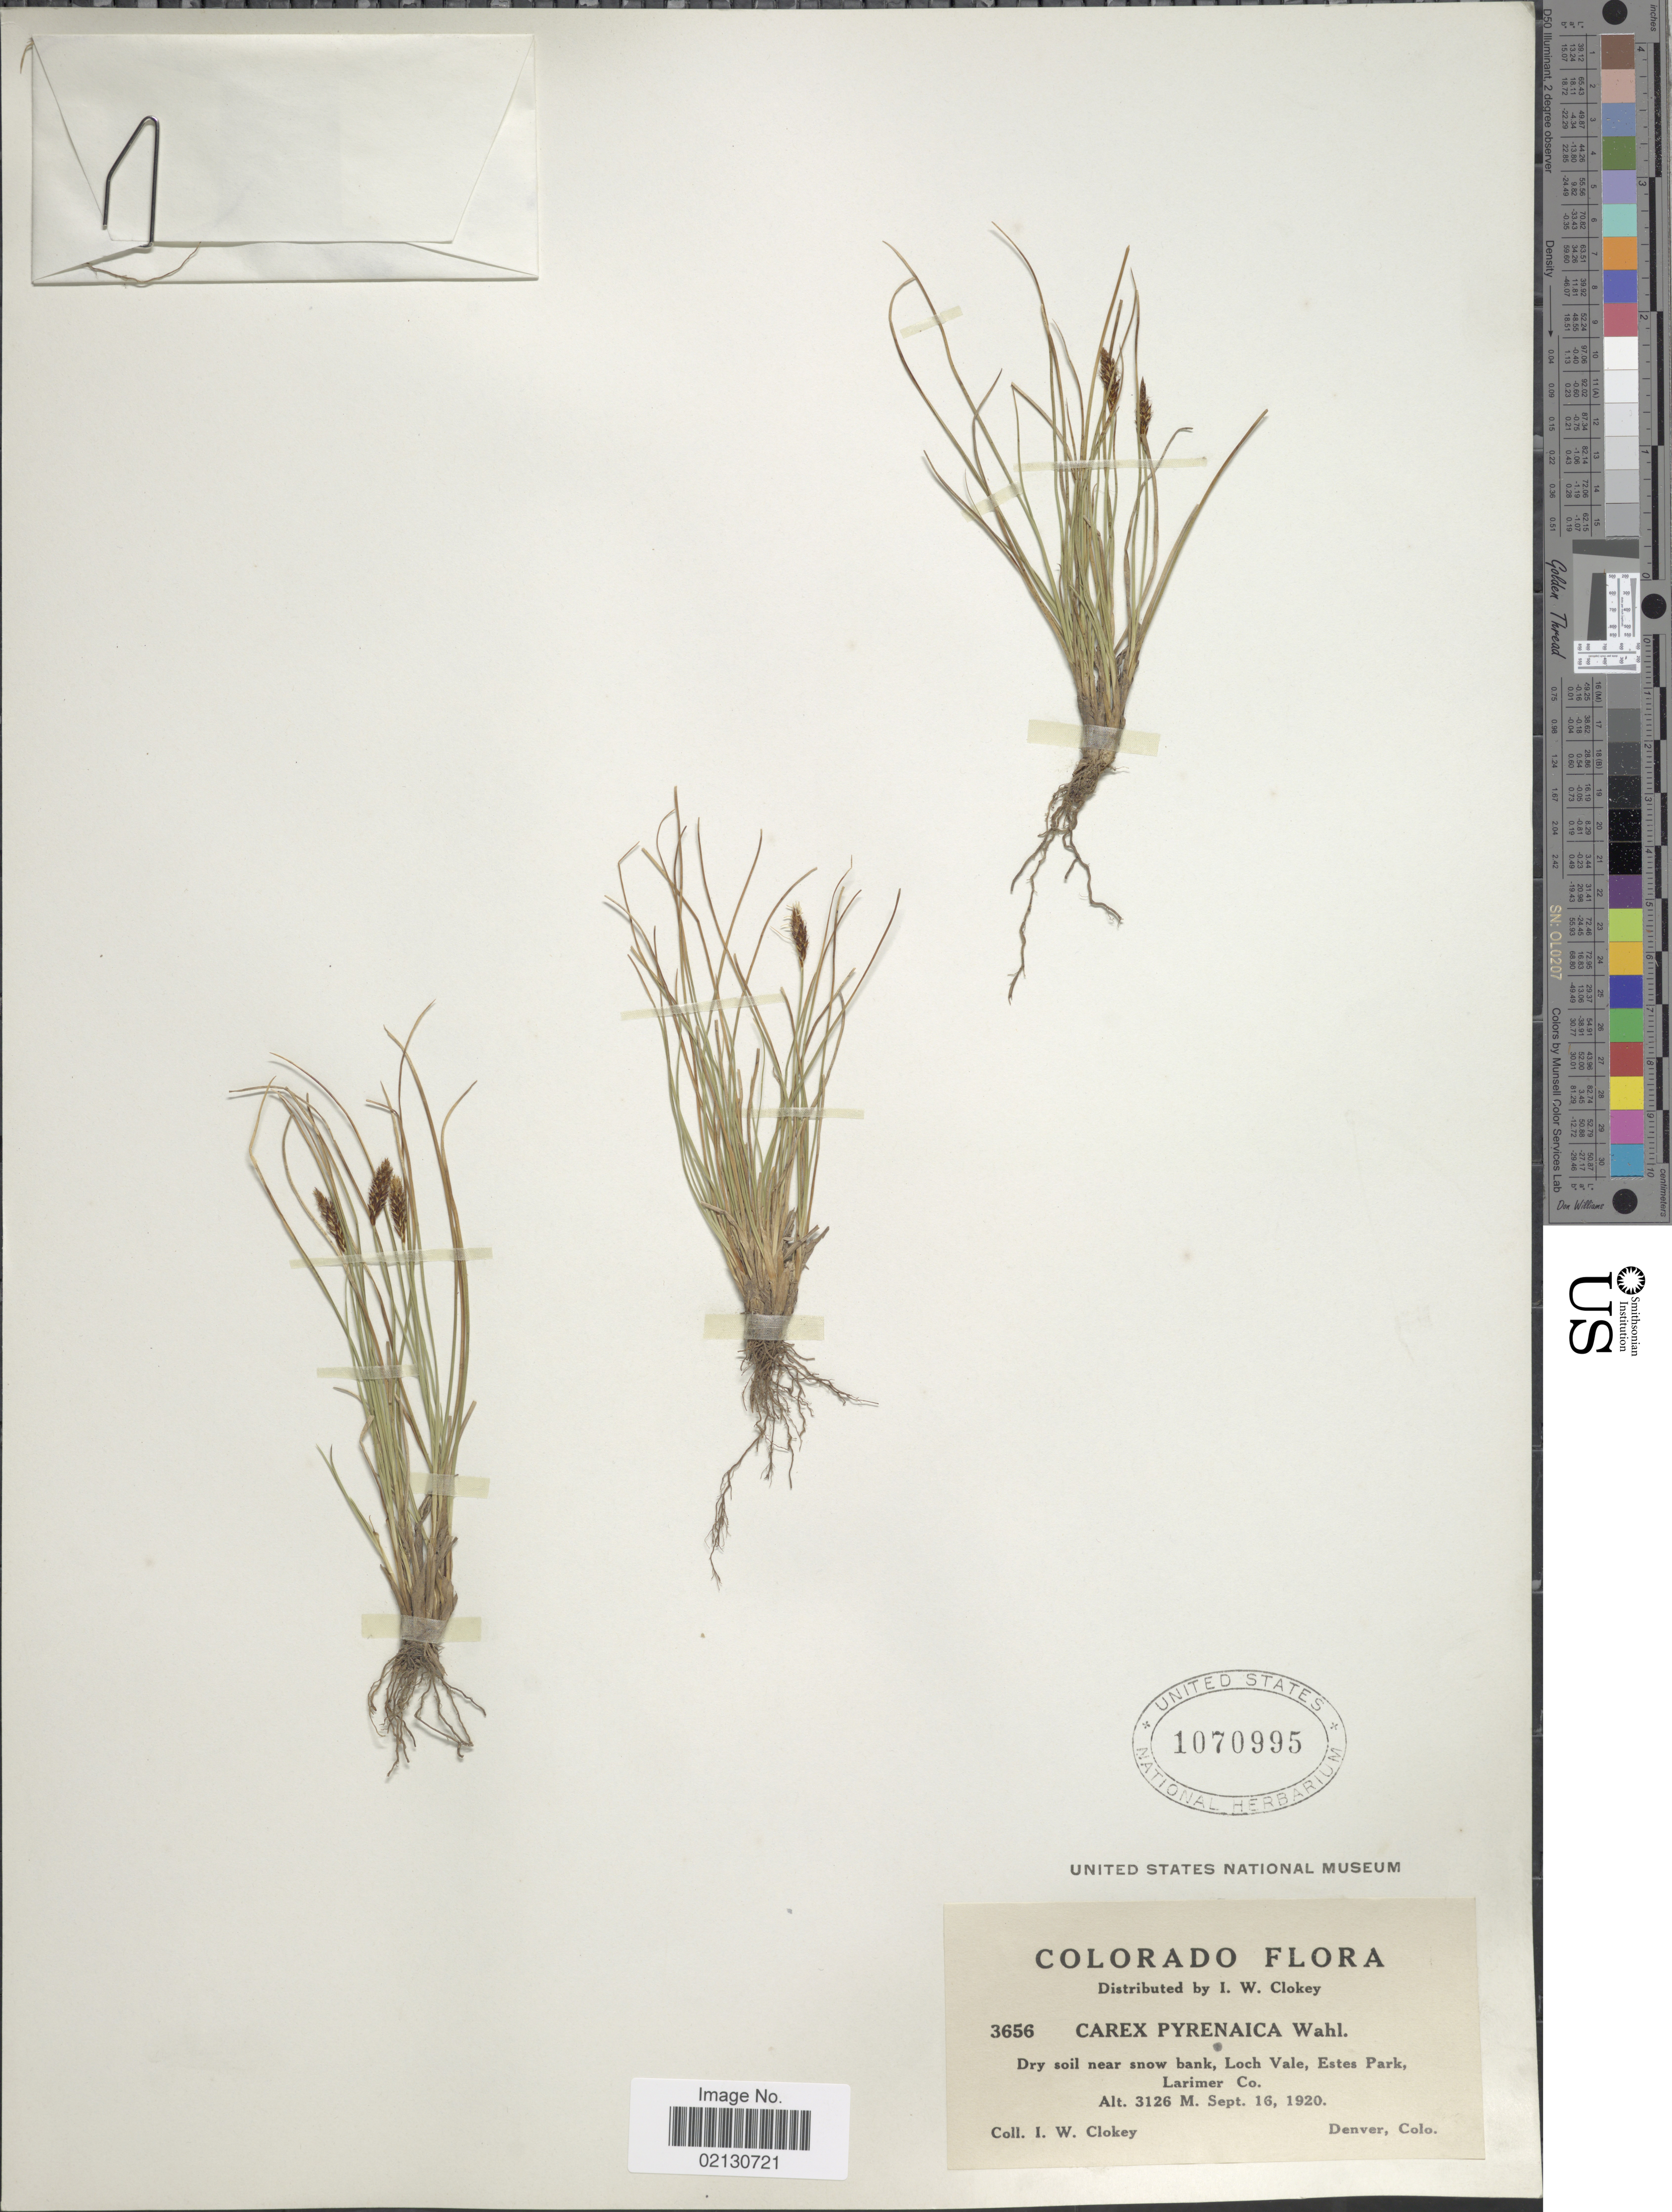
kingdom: Plantae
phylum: Tracheophyta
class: Liliopsida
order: Poales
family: Cyperaceae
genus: Carex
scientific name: Carex micropoda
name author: C.A. Mey.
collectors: I. W. Clokey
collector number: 3656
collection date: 1920-09-16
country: United States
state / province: Colorado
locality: Loch Vale, Estes Park, Larimer Co.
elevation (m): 3126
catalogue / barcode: US 1070995